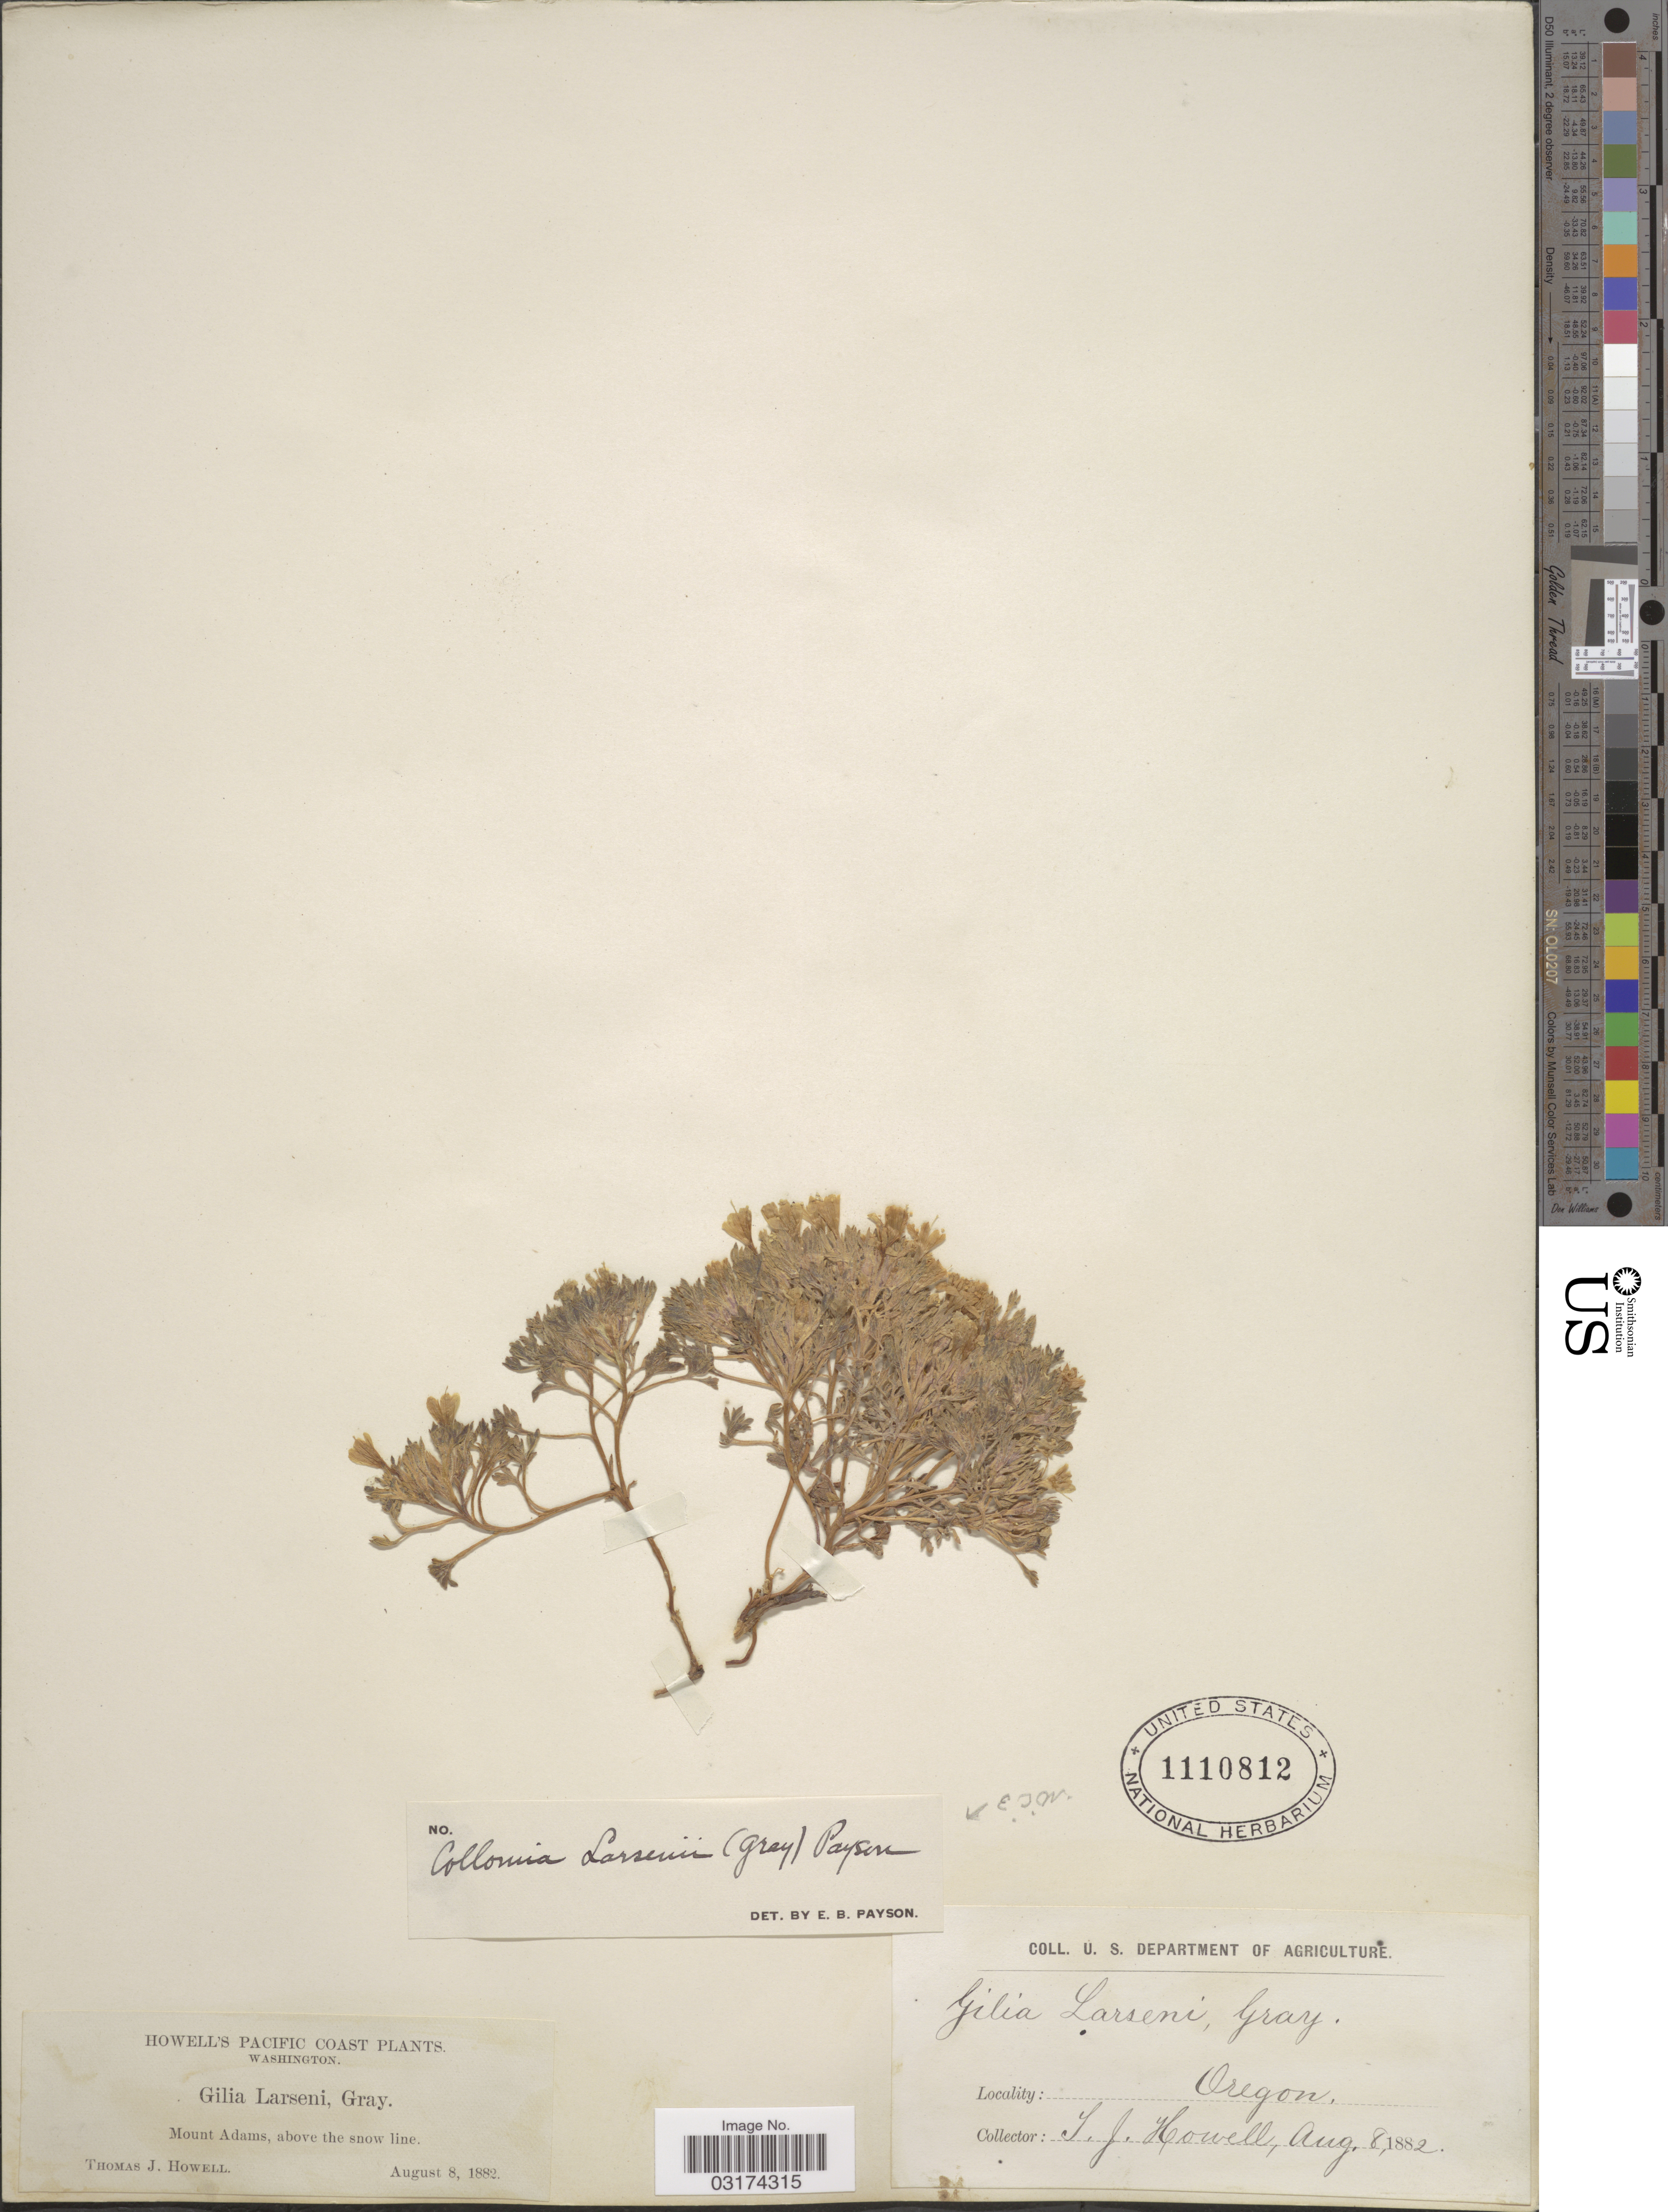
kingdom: Plantae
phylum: Tracheophyta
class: Magnoliopsida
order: Ericales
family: Polemoniaceae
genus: Collomia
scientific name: Collomia larsenii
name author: (A. Gray) Payson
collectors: T. J. Howell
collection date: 1882-08-08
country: United States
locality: Oregon. Mount Adams, above the snow line. Pacific Coast. Washington.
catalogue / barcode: US 1110812